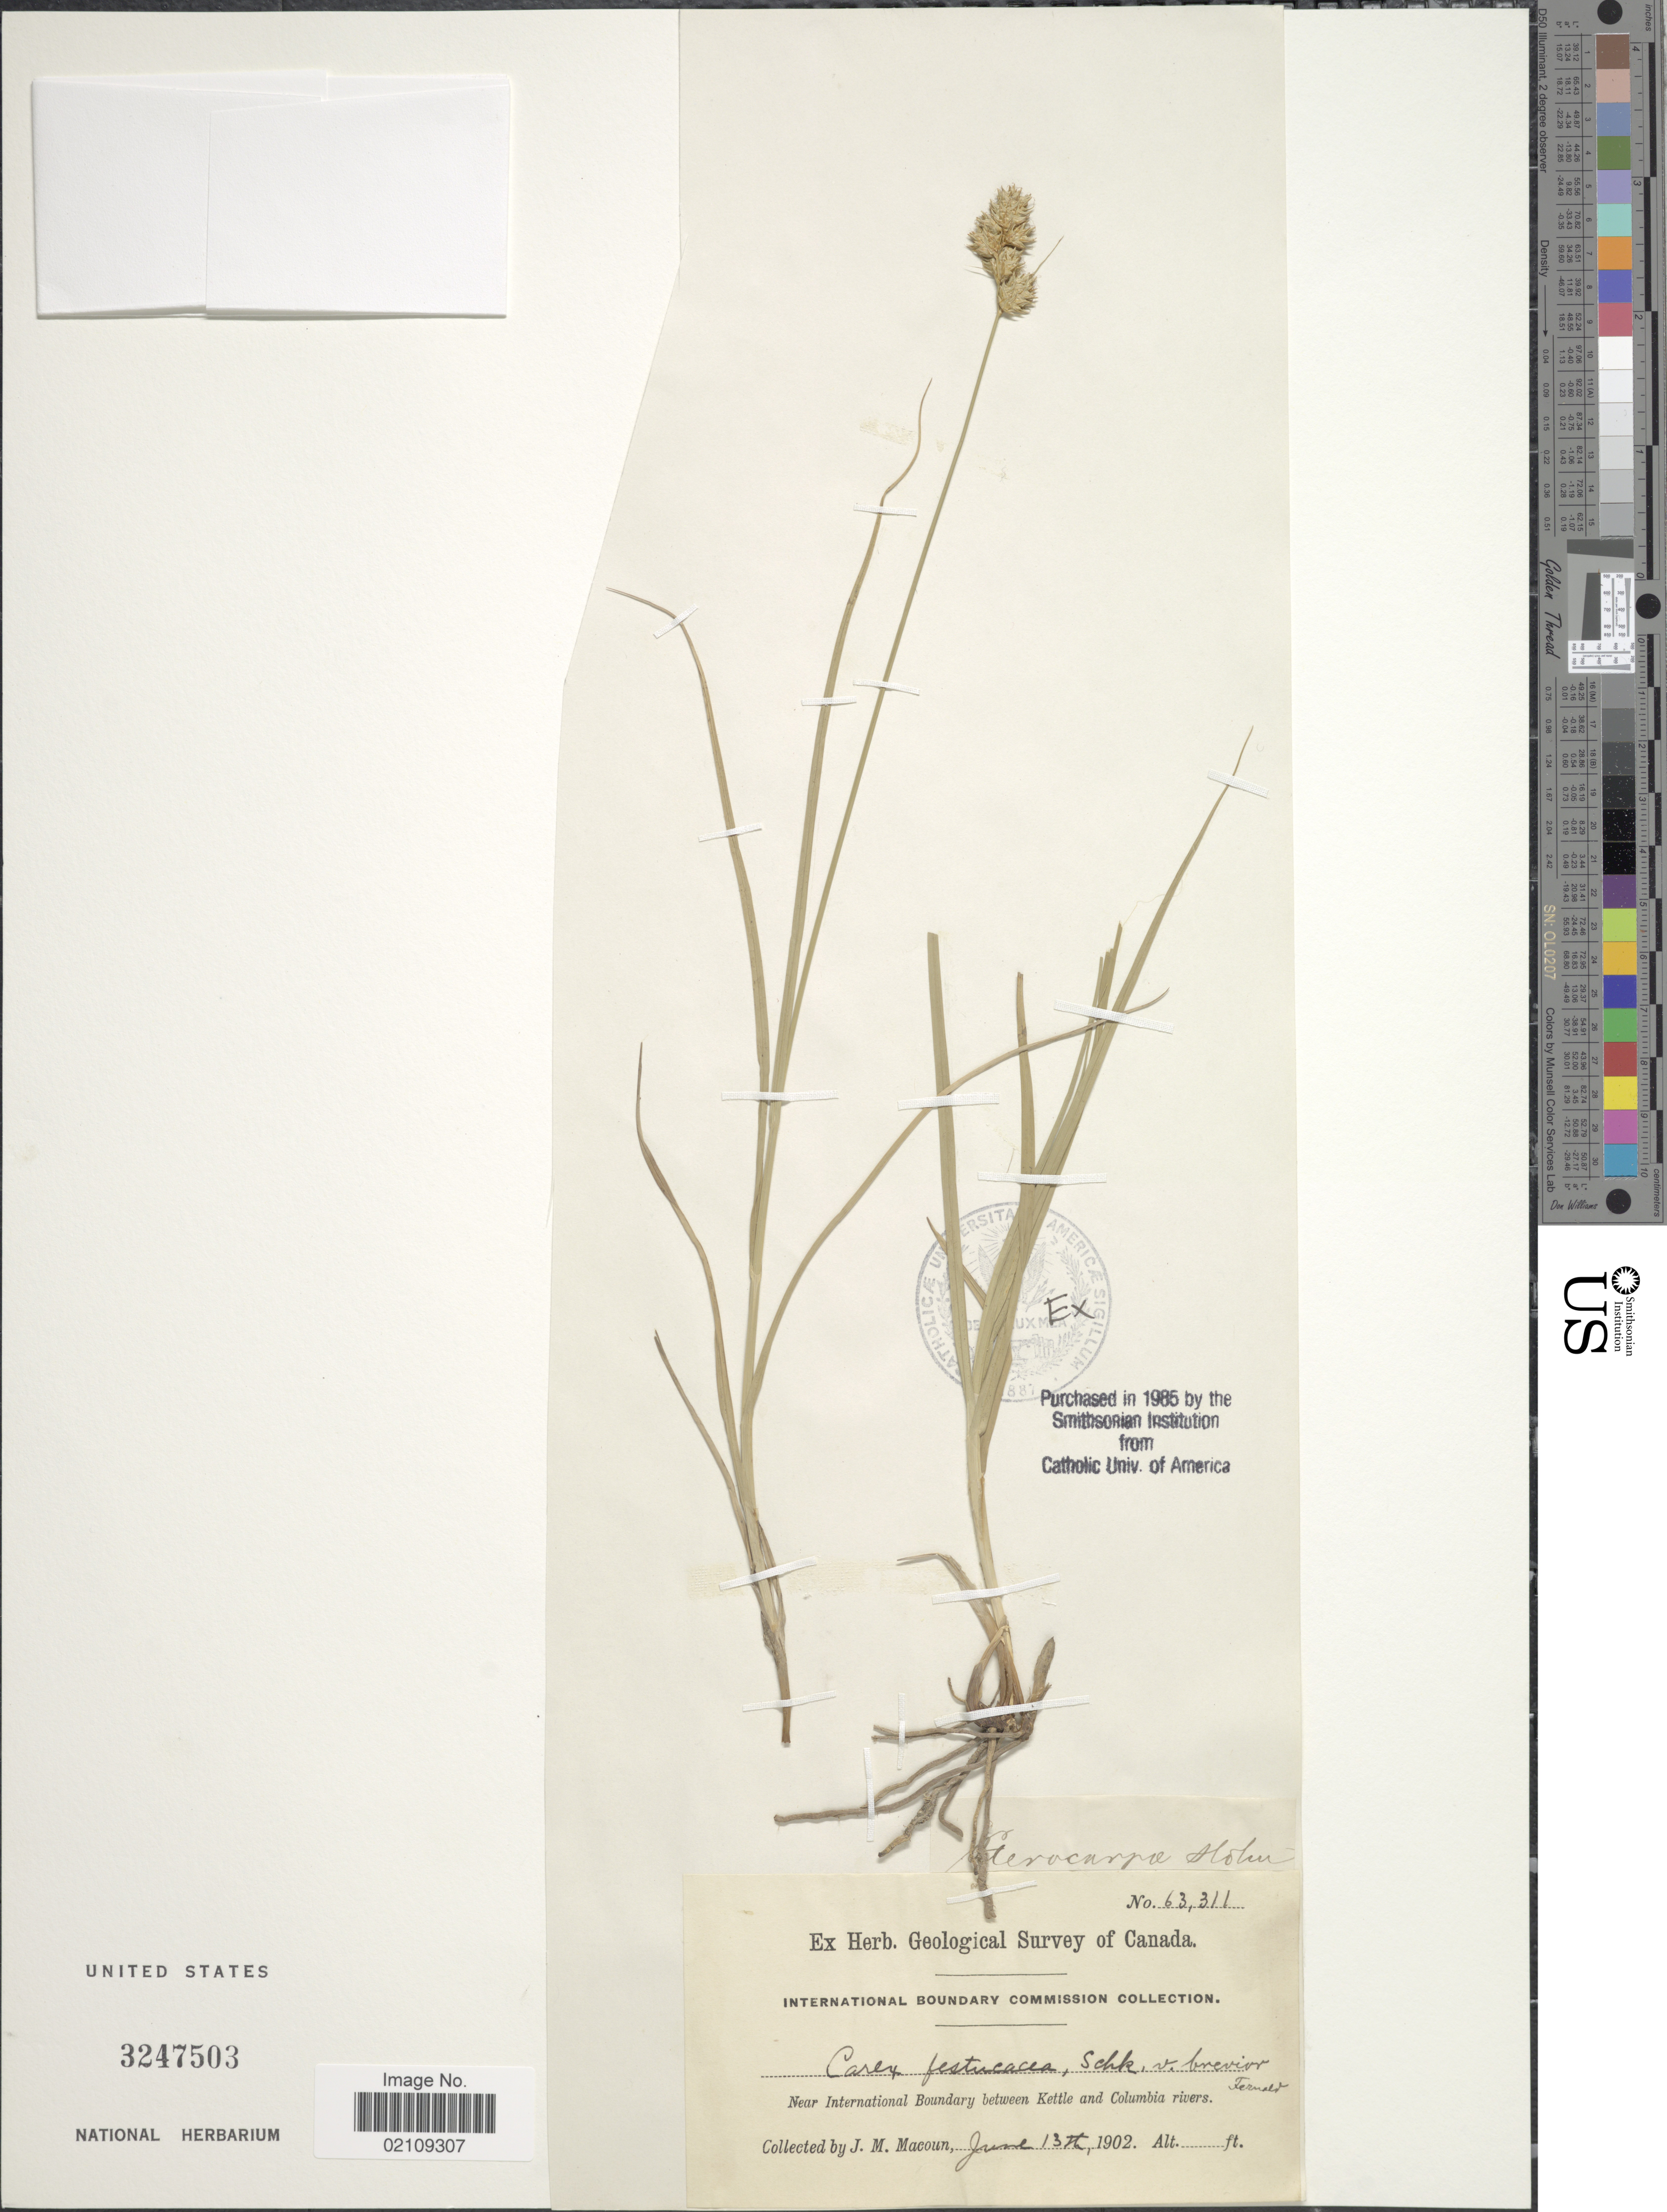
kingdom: Plantae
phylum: Tracheophyta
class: Liliopsida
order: Poales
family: Cyperaceae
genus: Carex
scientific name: Carex festucacea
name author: Willd.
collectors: J. M. Macoun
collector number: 63311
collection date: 1902-06-13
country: Canada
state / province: British Columbia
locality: International Boundary Commission Collection, Near International Boundary between Kettle and Columbia rivers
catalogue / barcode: US 3247503